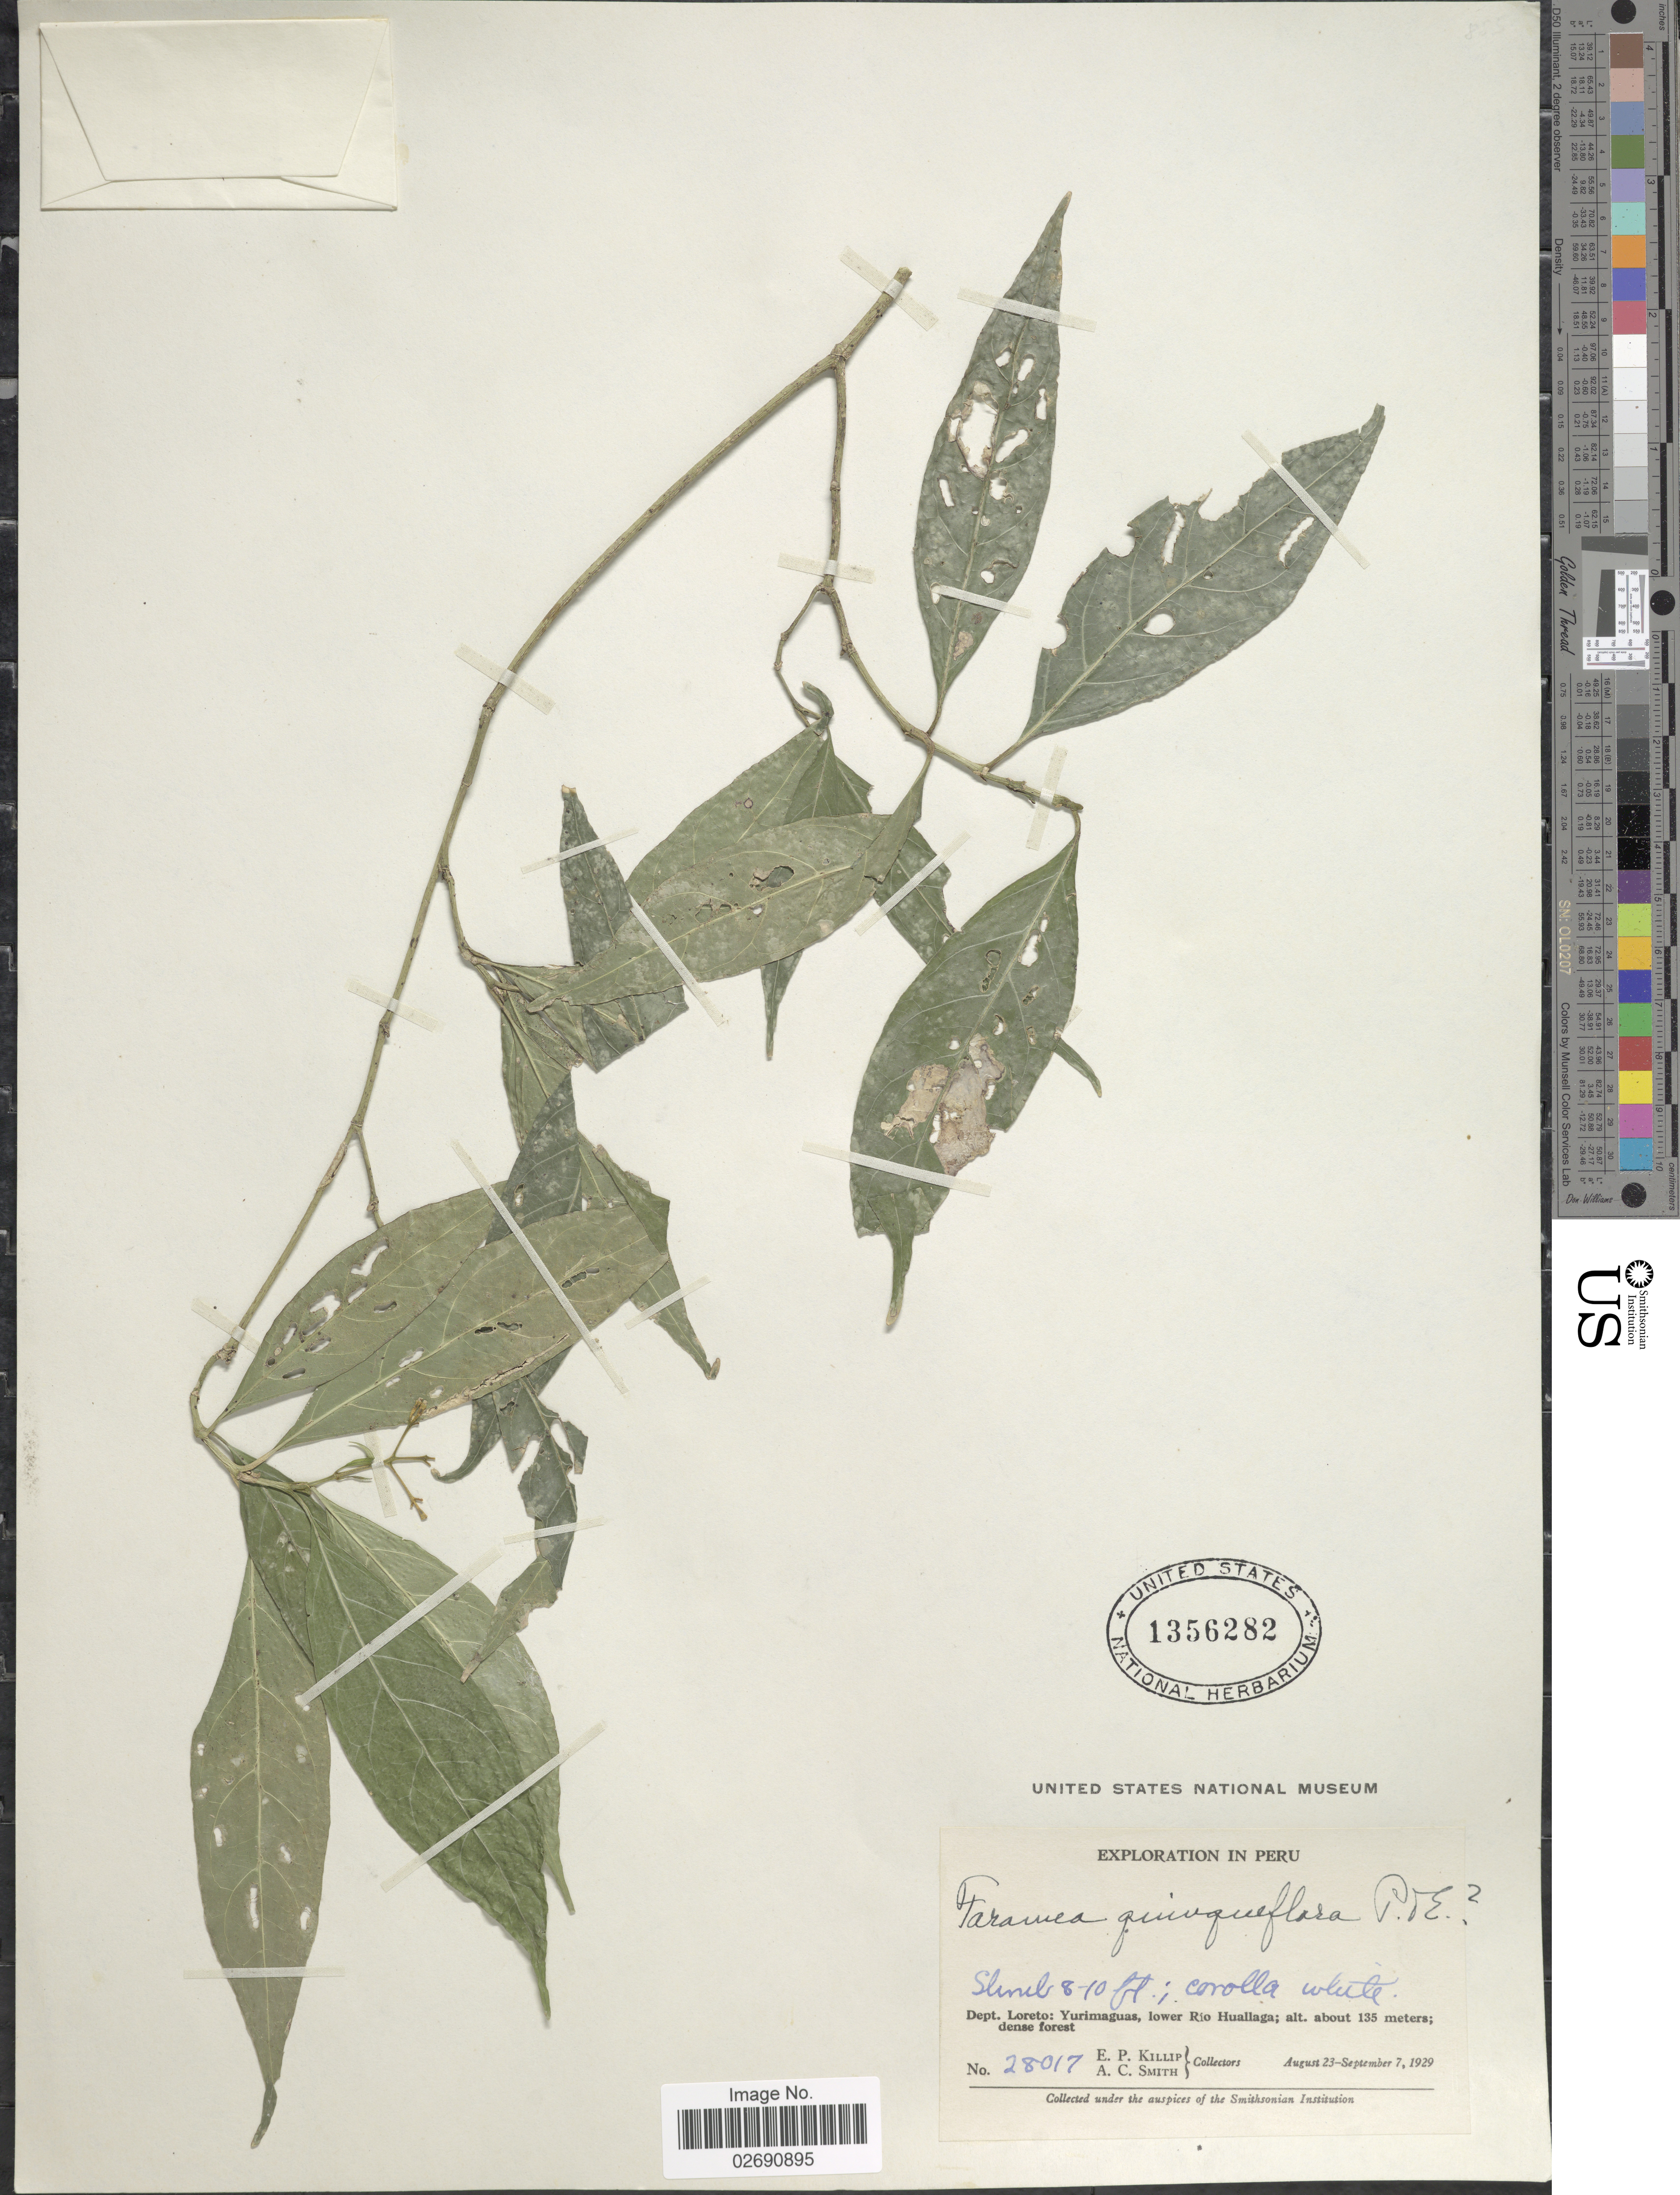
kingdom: Plantae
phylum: Tracheophyta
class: Magnoliopsida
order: Gentianales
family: Rubiaceae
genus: Faramea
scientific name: Faramea quinqueflora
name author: Poepp. & Endl.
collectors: E. P. Killip & A. C. Smith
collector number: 28017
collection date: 1929-08-23/1929-09-07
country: Peru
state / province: Loreto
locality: Yurimaguas, lower Rio Huallaga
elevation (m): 135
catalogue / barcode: US 1356282